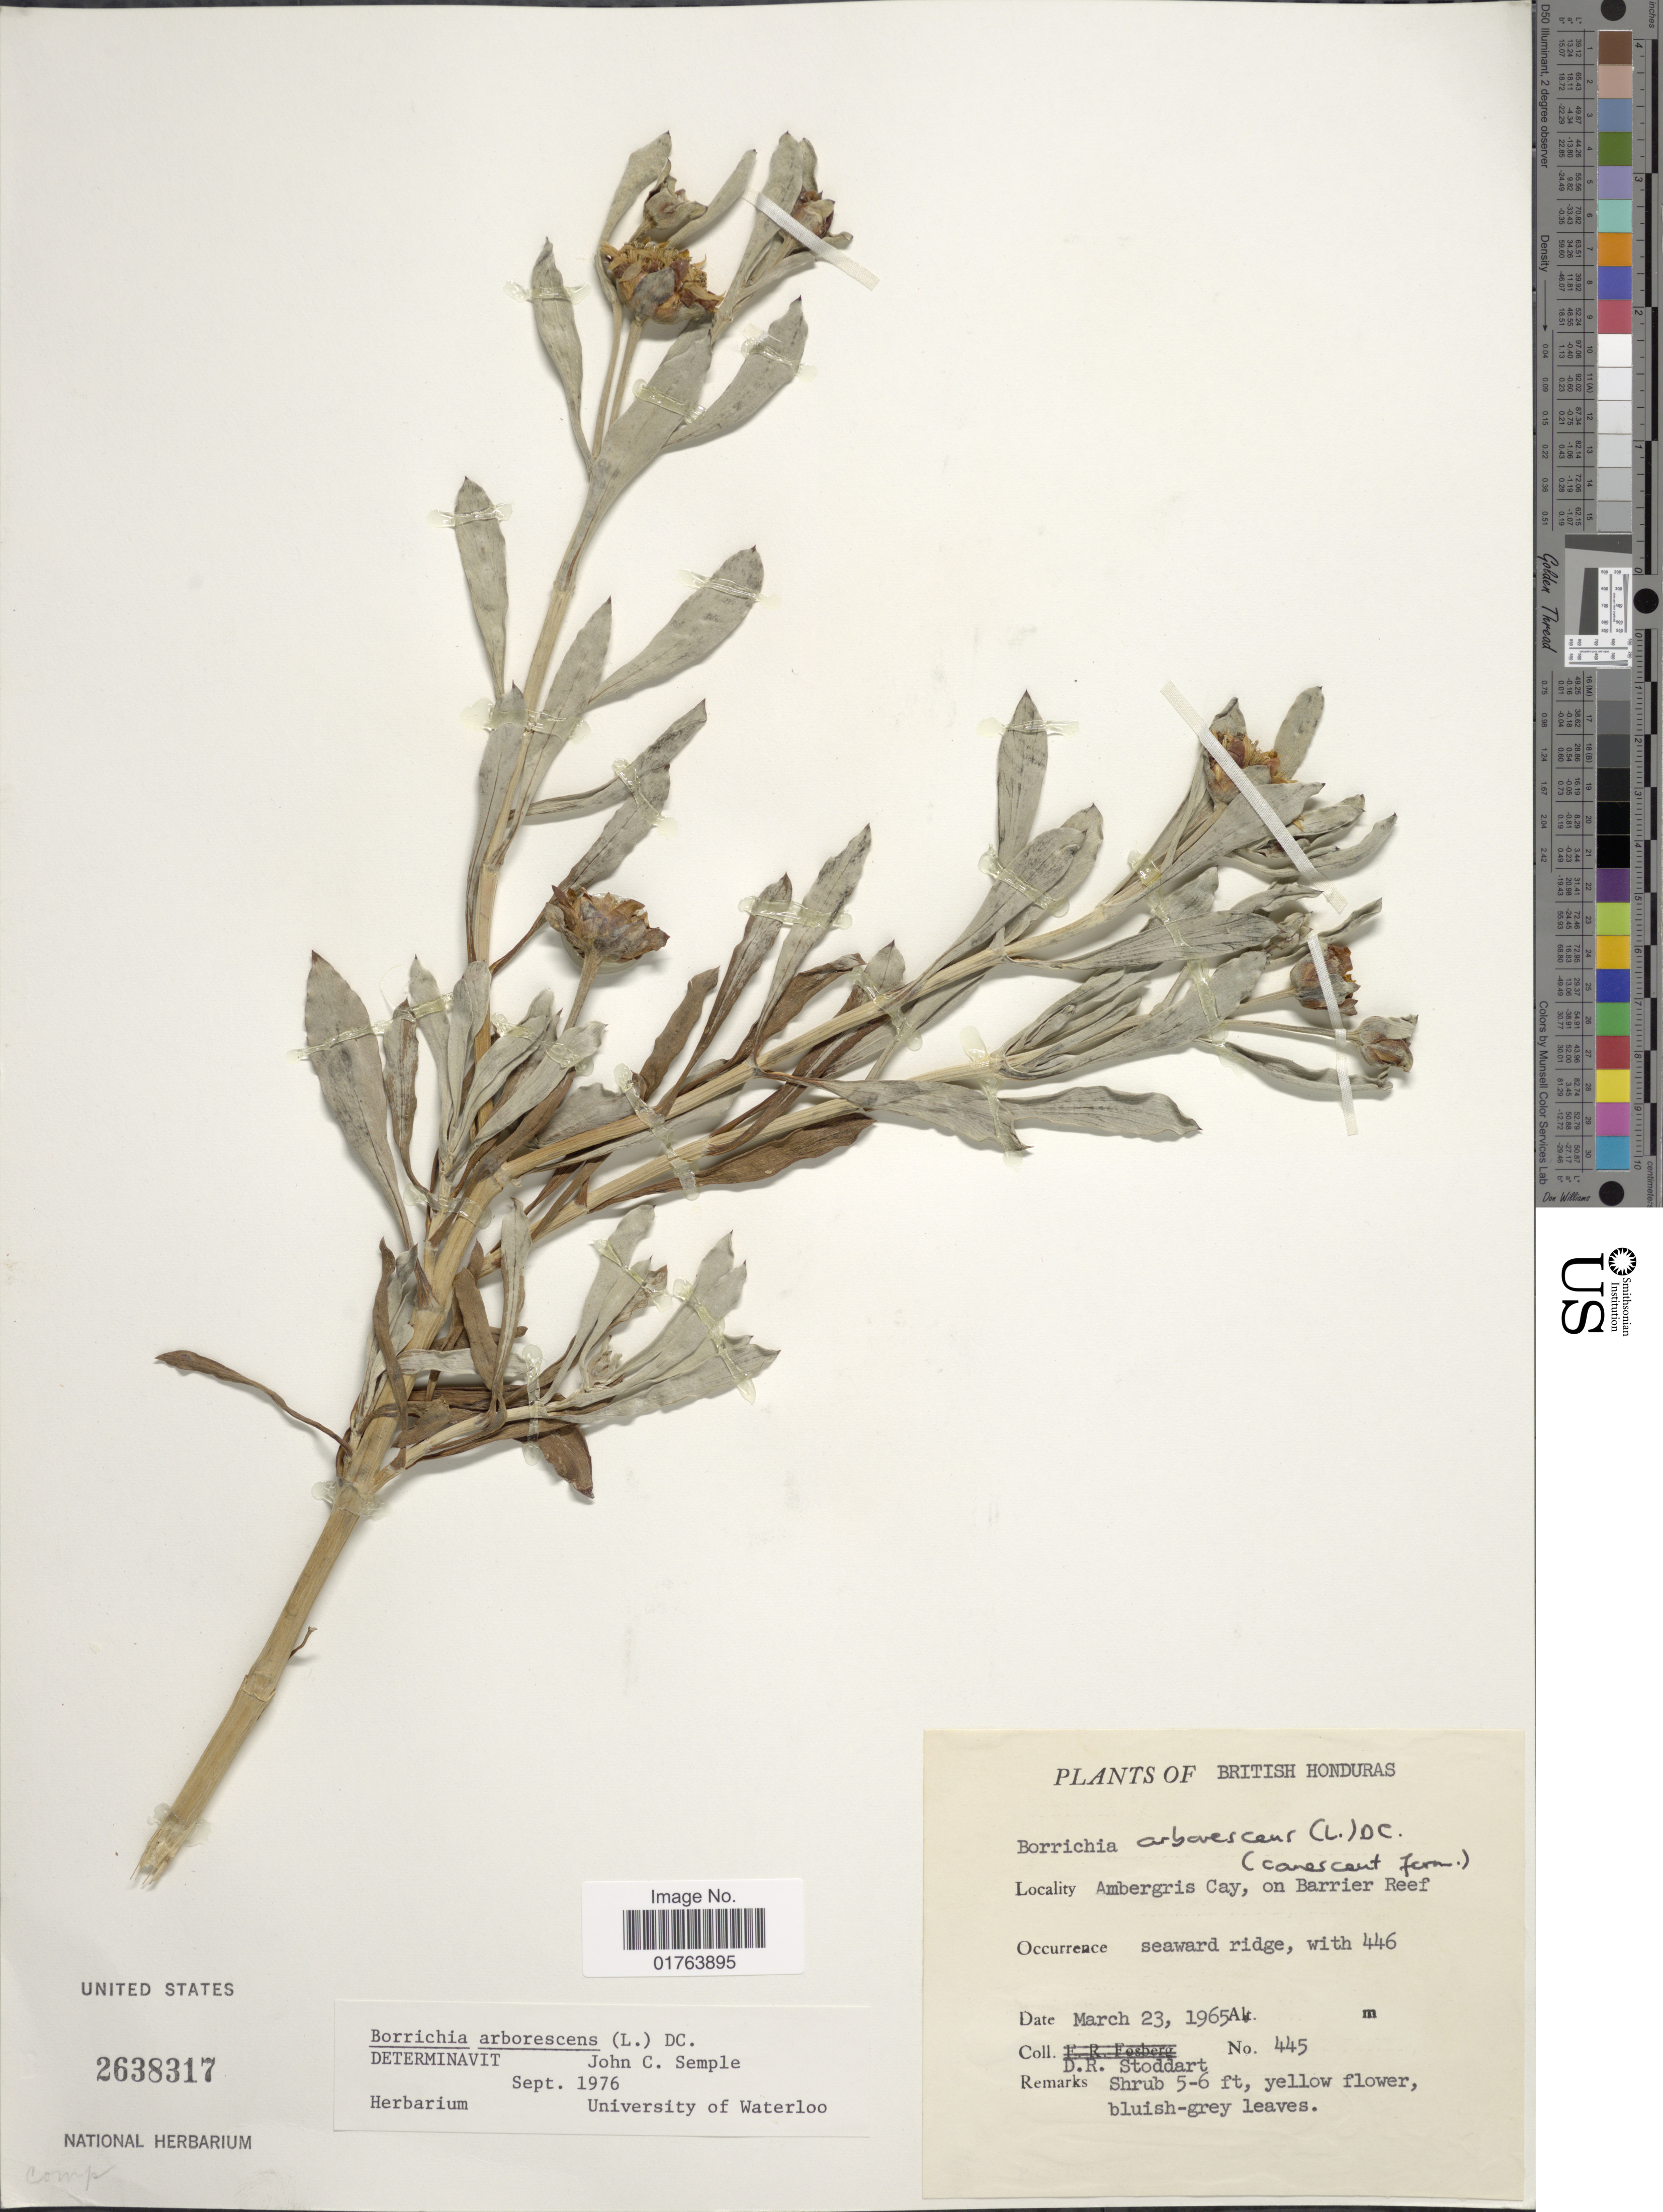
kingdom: Plantae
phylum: Tracheophyta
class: Magnoliopsida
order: Asterales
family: Asteraceae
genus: Borrichia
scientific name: Borrichia arborescens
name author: (L.) DC.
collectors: -. Stoddart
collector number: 445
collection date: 1965-03-23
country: Belize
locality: British Honduras, Ambergris Cay, on Barrier Reef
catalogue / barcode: US 2638317